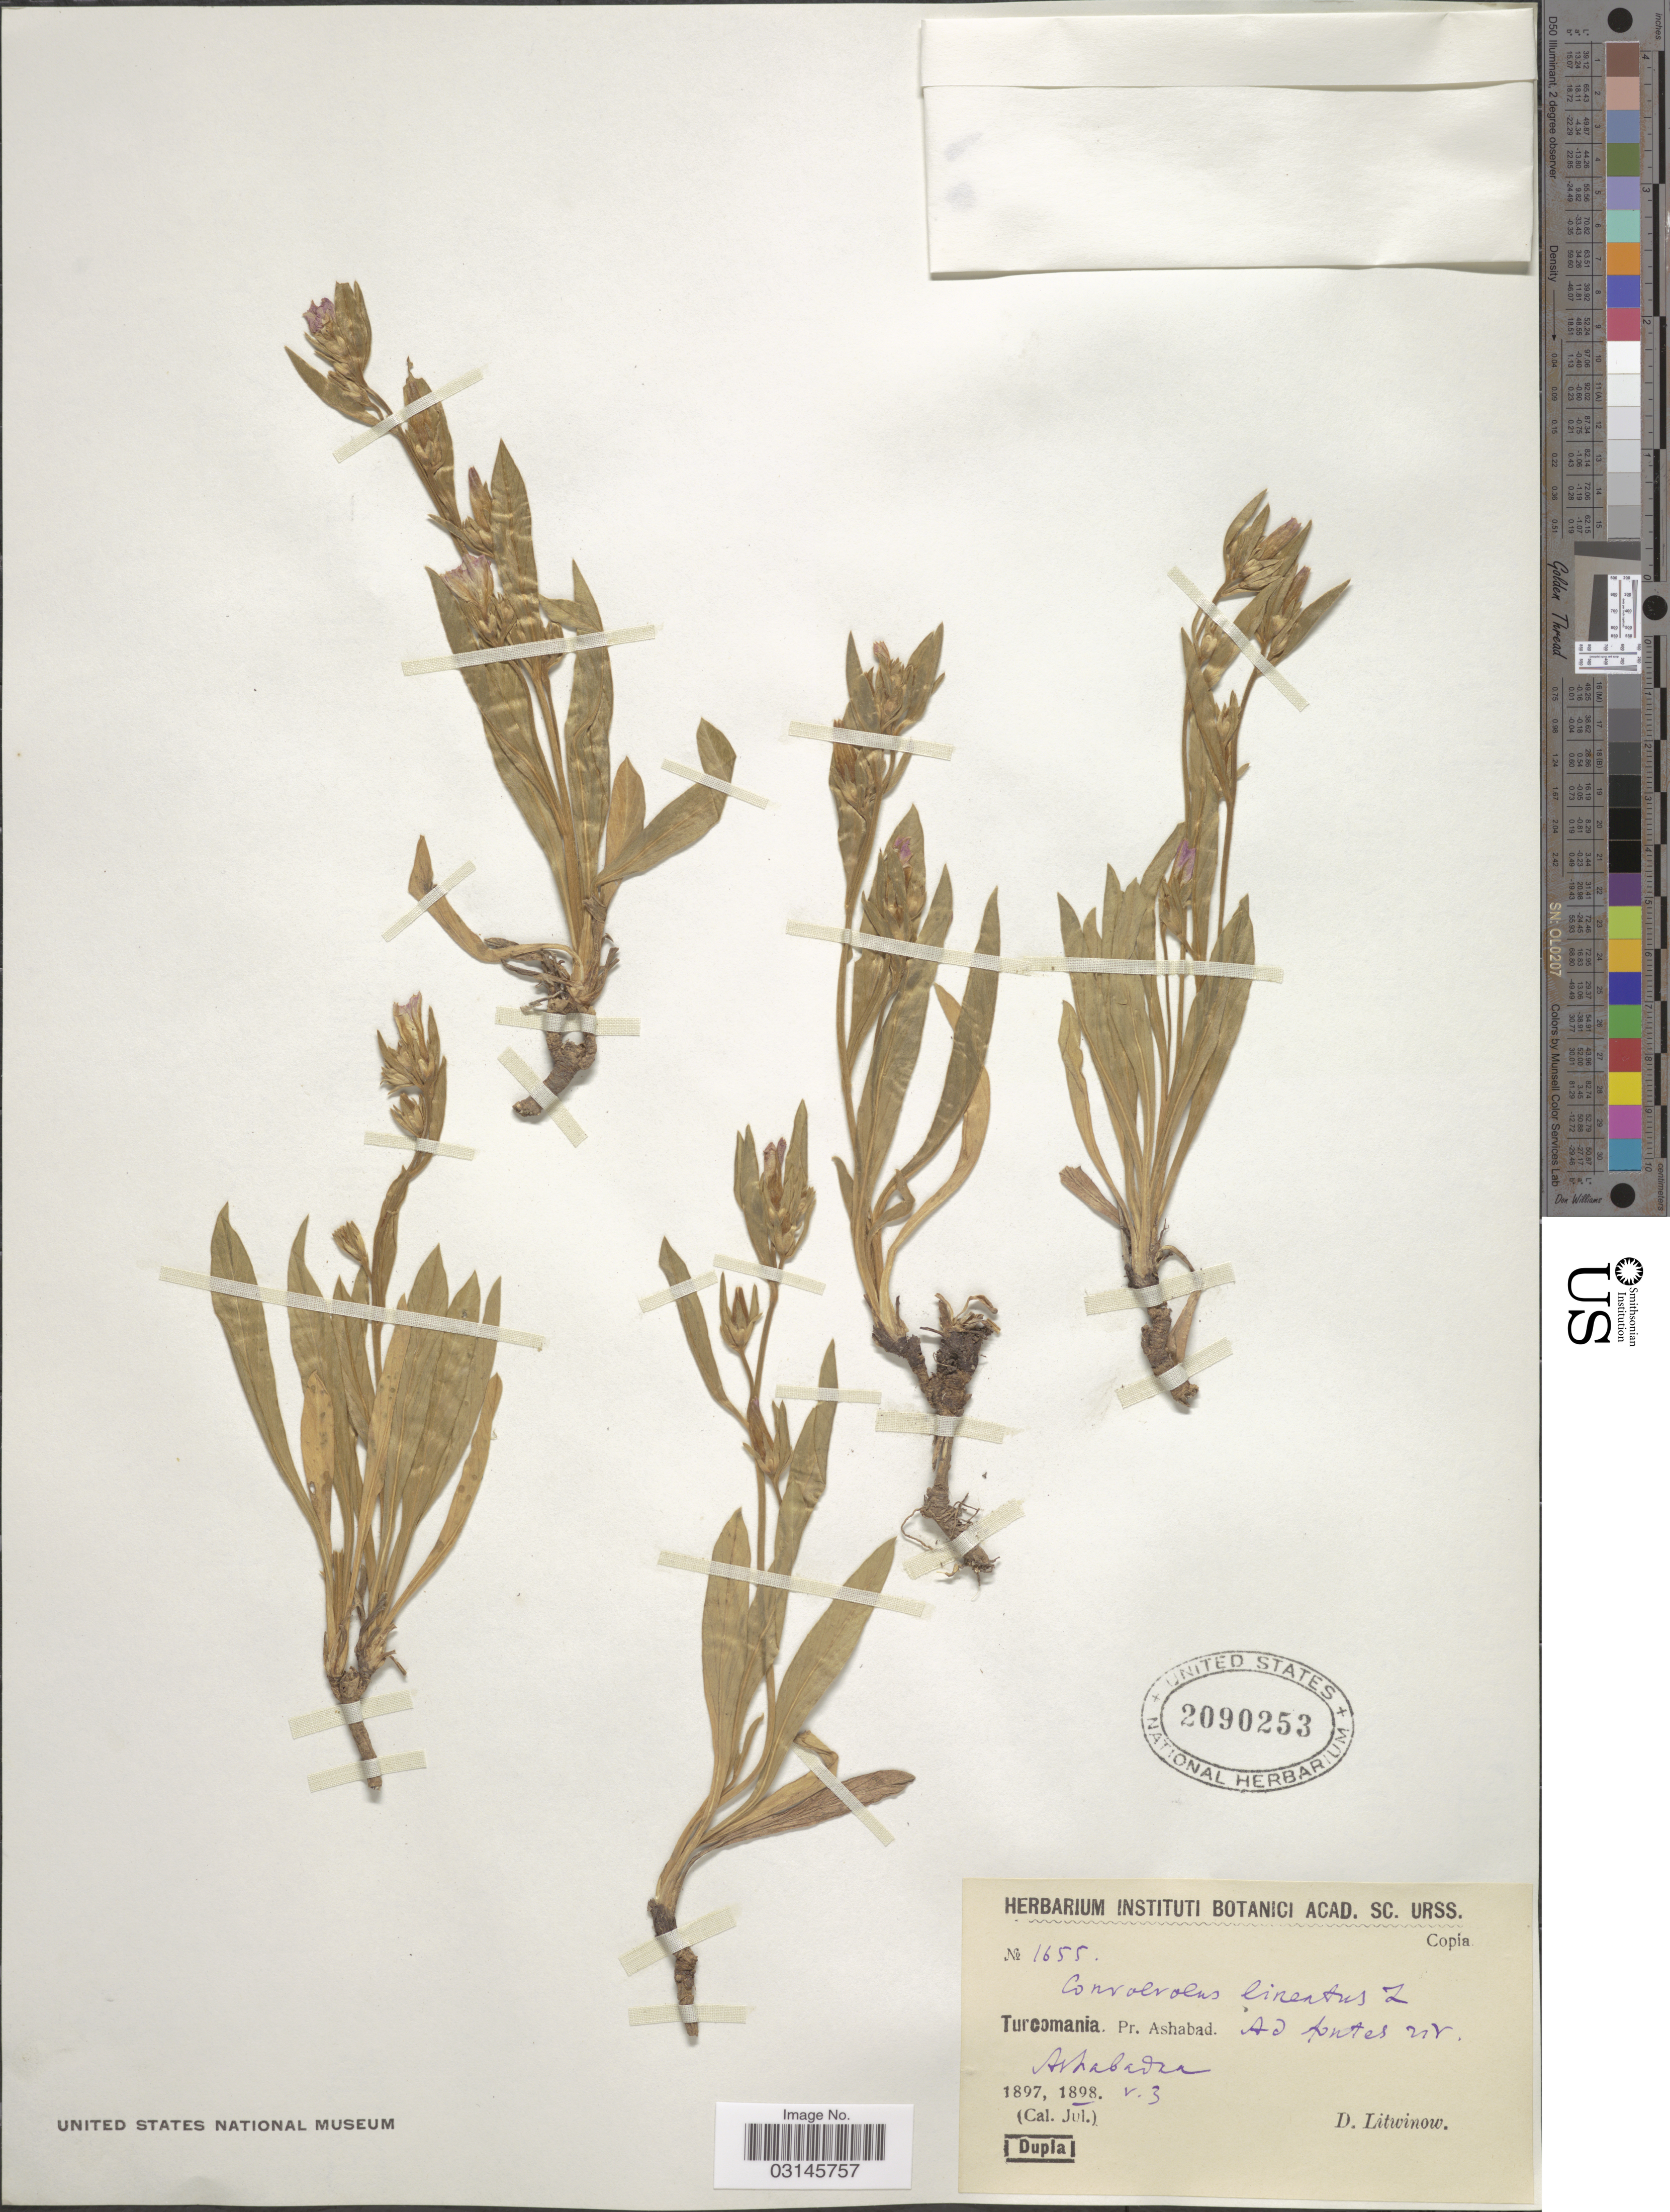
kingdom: Plantae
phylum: Tracheophyta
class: Magnoliopsida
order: Solanales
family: Convolvulaceae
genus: Convolvulus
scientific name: Convolvulus lineatus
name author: L.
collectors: D. Litwinow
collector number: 1655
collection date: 1898-05-03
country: Turkmenistan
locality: Turcomania. Pr. Ashabad. Ad Antes[interpreted] [illegible text]. Ashabadae.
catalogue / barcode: US 2090253